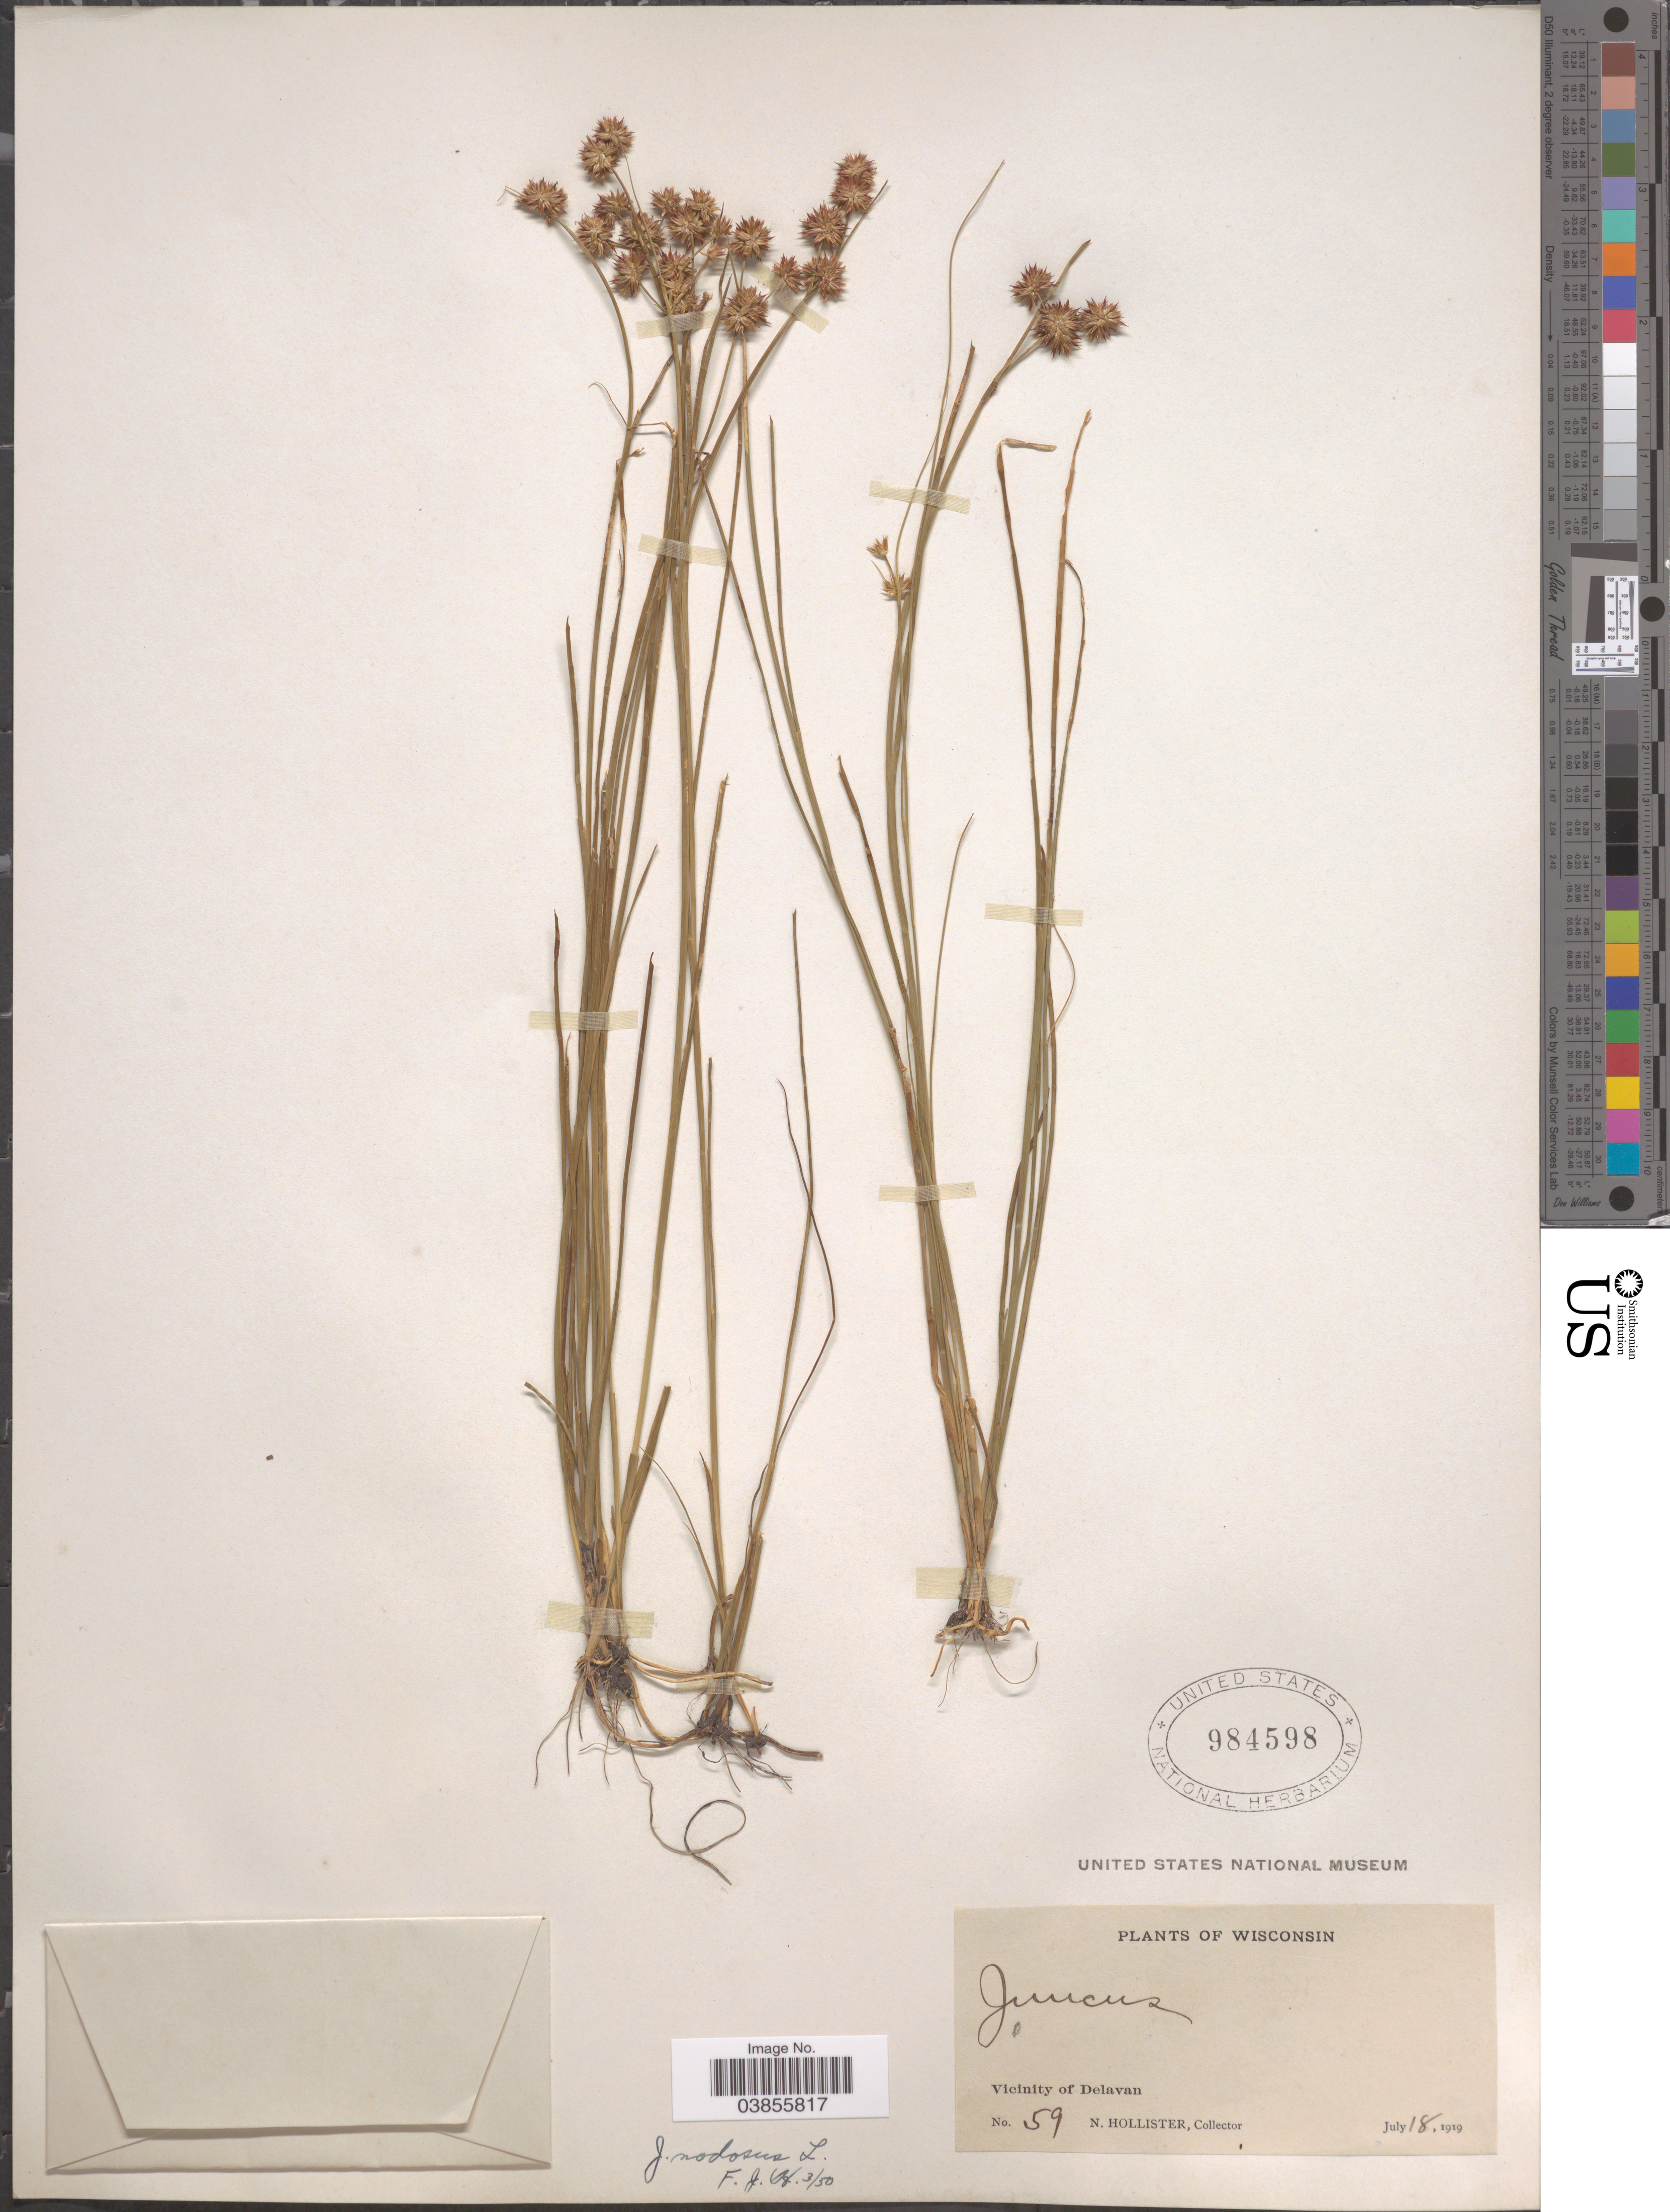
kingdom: Plantae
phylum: Tracheophyta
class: Liliopsida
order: Poales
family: Juncaceae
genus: Juncus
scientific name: Juncus nodosus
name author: L.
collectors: N. Hollister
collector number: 59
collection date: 1919-07-18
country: United States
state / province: Wisconsin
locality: Vicinity of Delavan.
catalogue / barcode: US 984598